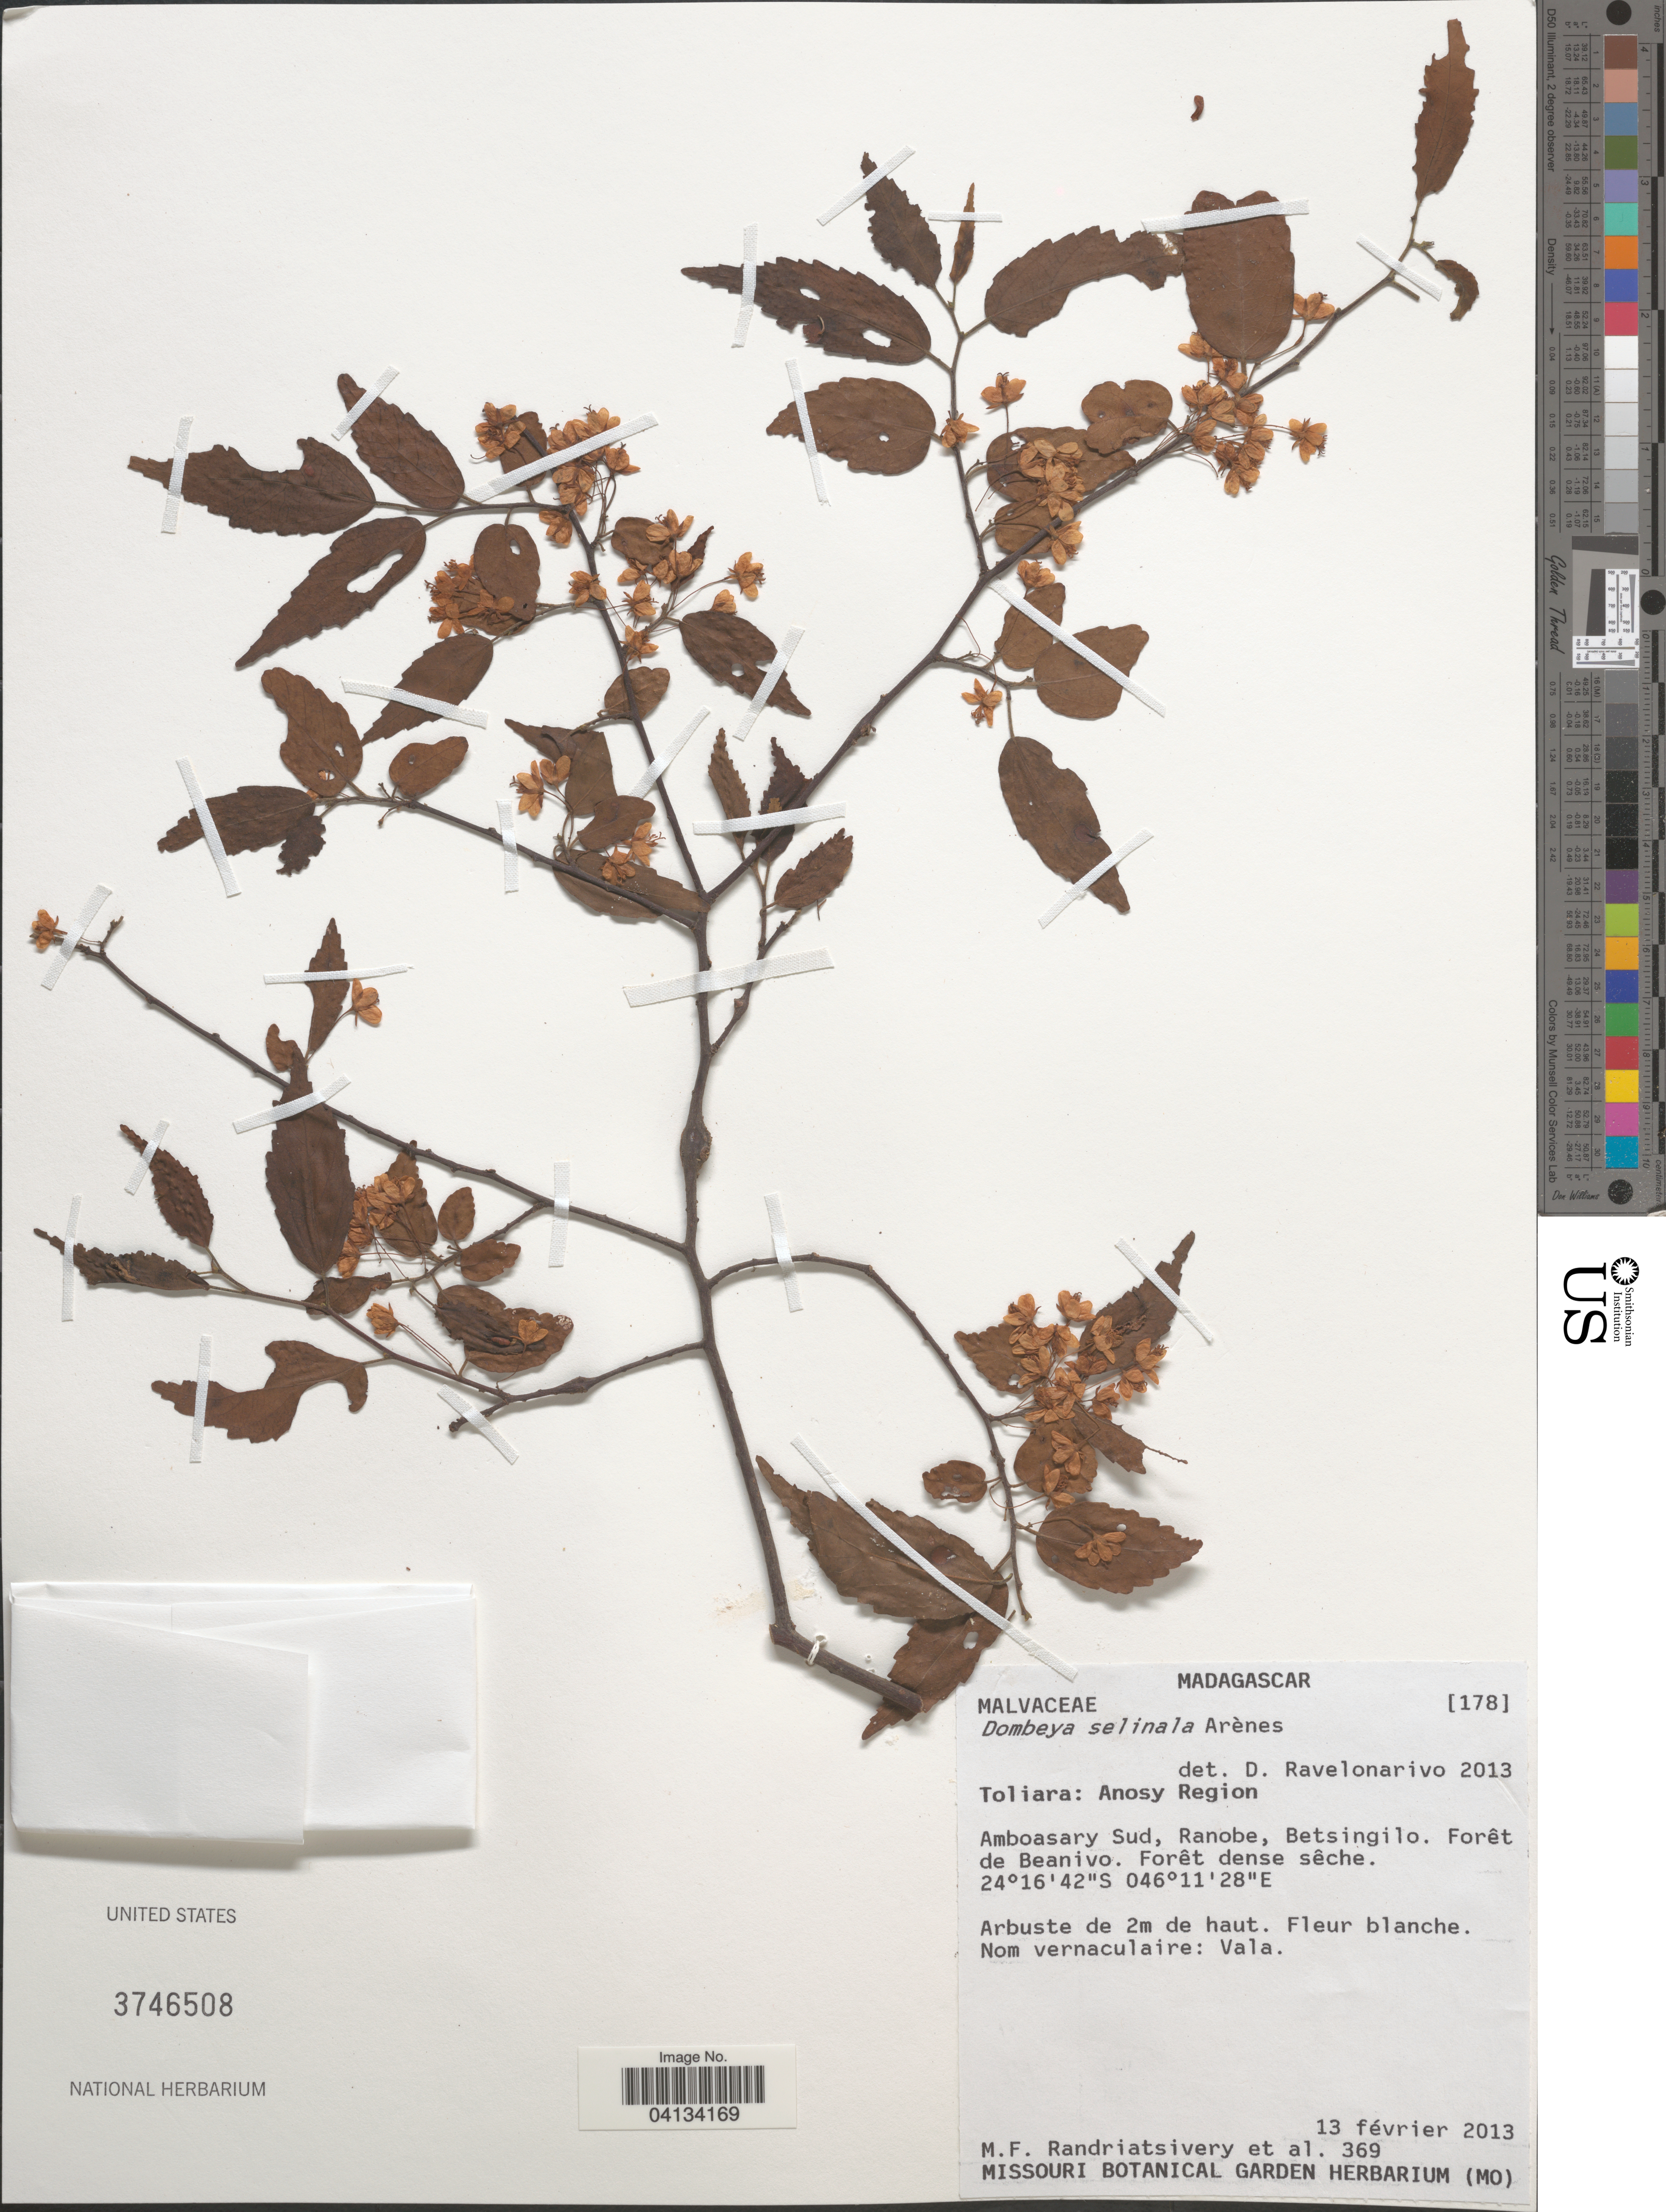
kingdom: Plantae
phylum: Tracheophyta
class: Magnoliopsida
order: Malvales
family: Malvaceae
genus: Dombeya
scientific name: Dombeya selinala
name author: Arènes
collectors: M. F. Randriatsivery & et al.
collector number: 369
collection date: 2013-02-13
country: Madagascar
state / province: Anosy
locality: Anosy Region. Amboasary Sud, Ranobe, Betsingilo. Forêt de Beanivo.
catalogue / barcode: US 3746508